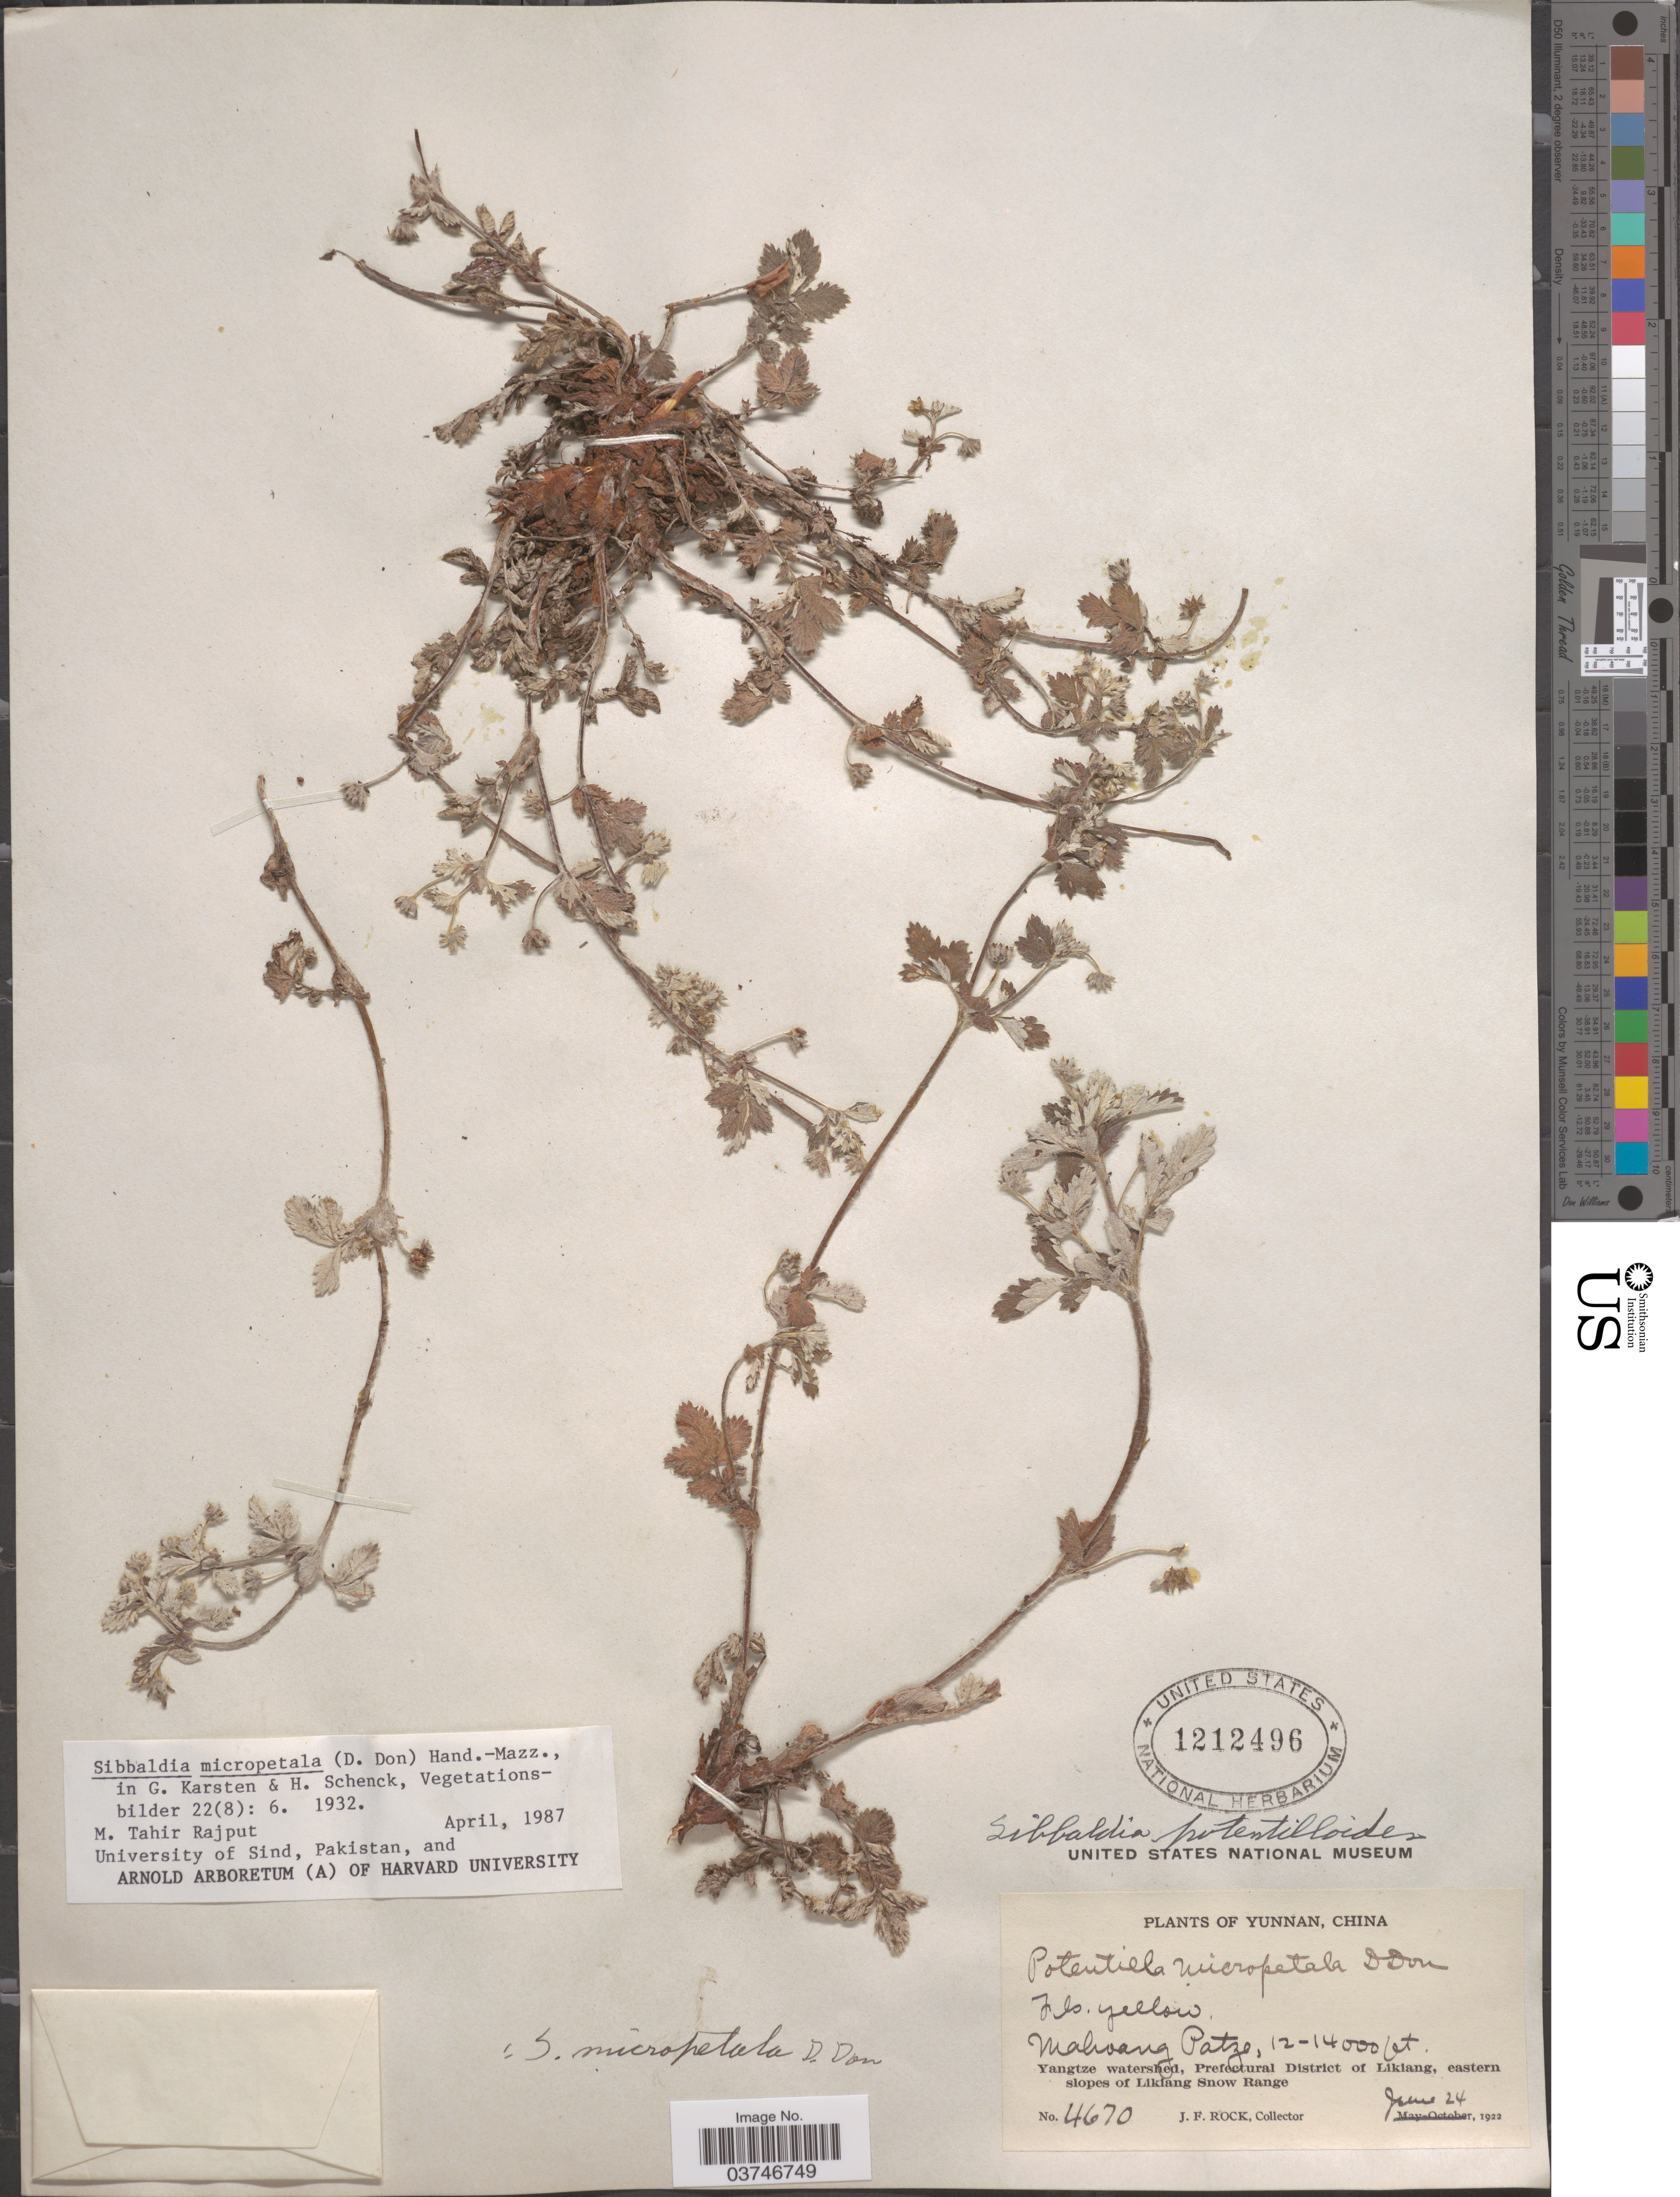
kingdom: Plantae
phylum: Tracheophyta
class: Magnoliopsida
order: Rosales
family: Rosaceae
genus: Sibbaldia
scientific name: Sibbaldia micropetala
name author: Hand.-Mazz.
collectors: J. Rock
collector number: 4670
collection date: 1922-06-24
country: China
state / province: Yunnan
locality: Mahoang Patze. Yangtze watershed, Prefectural District of Likiang, eastern slopes of Likiang Snow Range.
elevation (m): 3658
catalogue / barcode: US 1212496